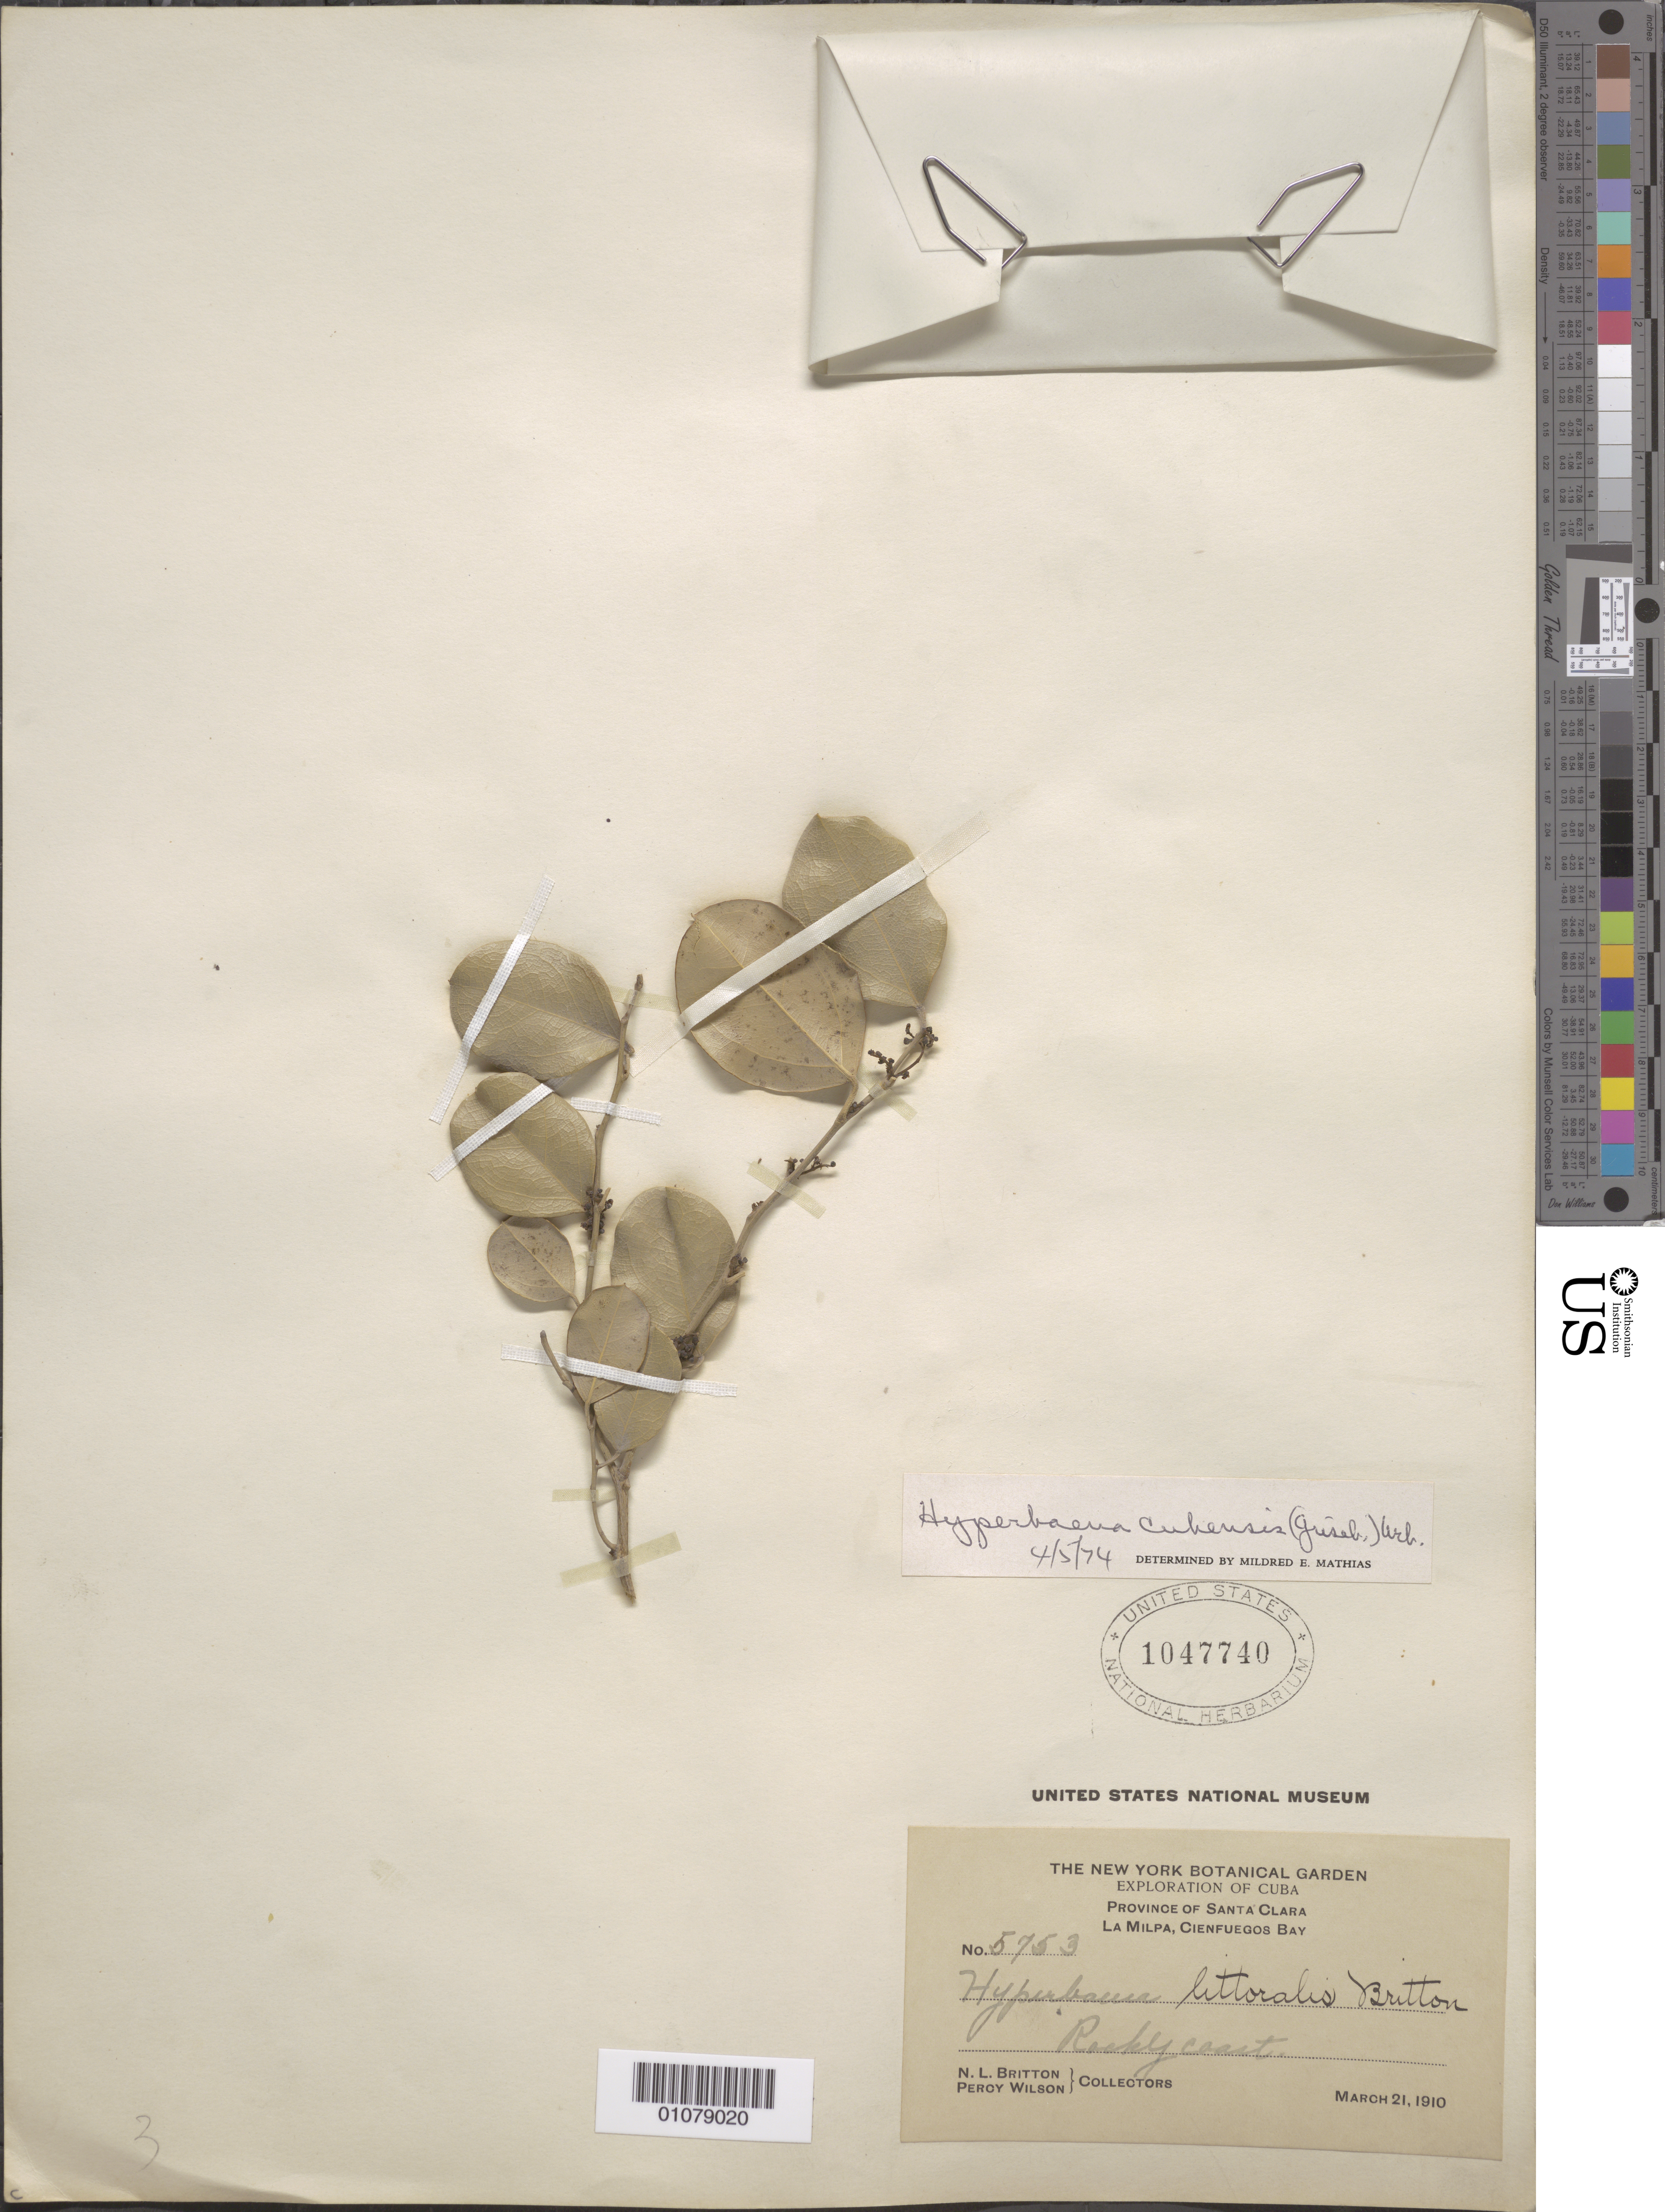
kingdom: Plantae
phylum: Tracheophyta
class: Magnoliopsida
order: Ranunculales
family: Menispermaceae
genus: Hyperbaena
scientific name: Hyperbaena cubensis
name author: (Griseb.) Urb.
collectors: N. Britton & P. Wilson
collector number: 5753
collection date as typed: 21 Mar 1910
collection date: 1910-03-21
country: Cuba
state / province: Cienfuegos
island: Cuba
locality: Province of Santa Clara, La Milpa, Cienfuegos Bay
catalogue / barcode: US 1047740